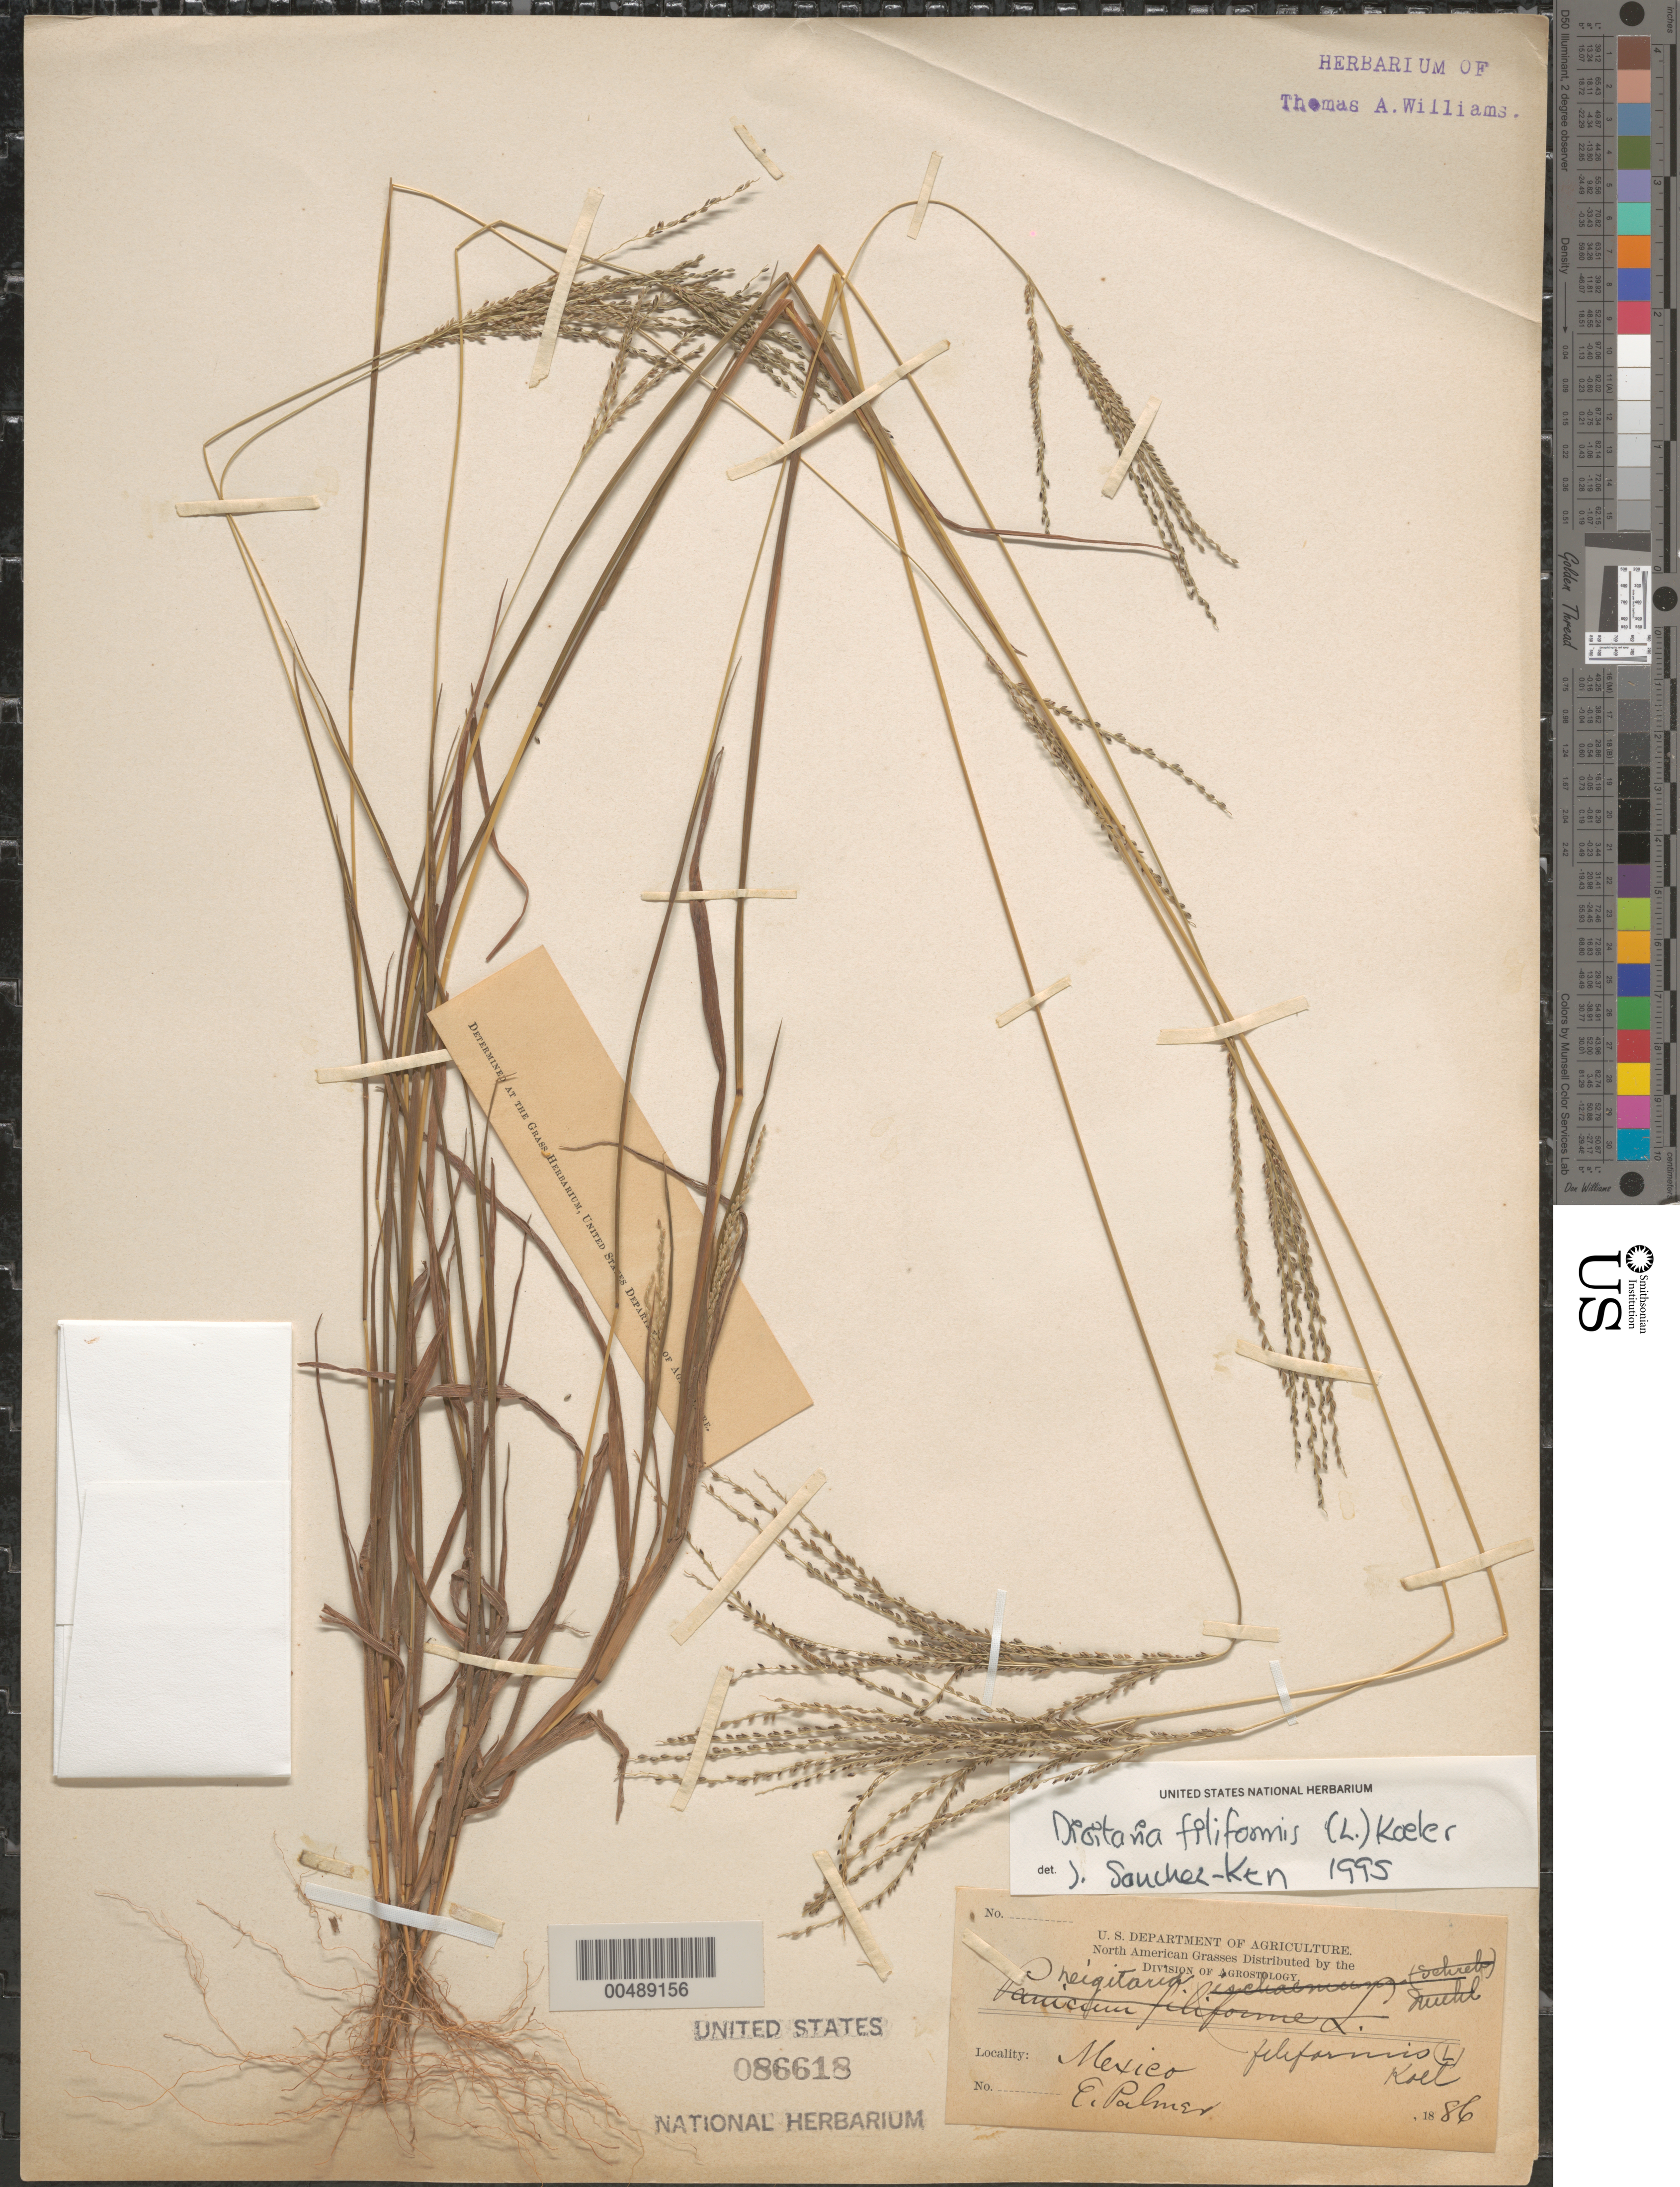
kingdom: Plantae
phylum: Tracheophyta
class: Liliopsida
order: Poales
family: Poaceae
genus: Digitaria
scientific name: Digitaria filiformis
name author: (L.) Koeler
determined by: Sánchez-Ken, J. G.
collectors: E. Palmer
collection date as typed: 1886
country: Mexico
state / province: Durango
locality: San Ramon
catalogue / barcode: US 86618